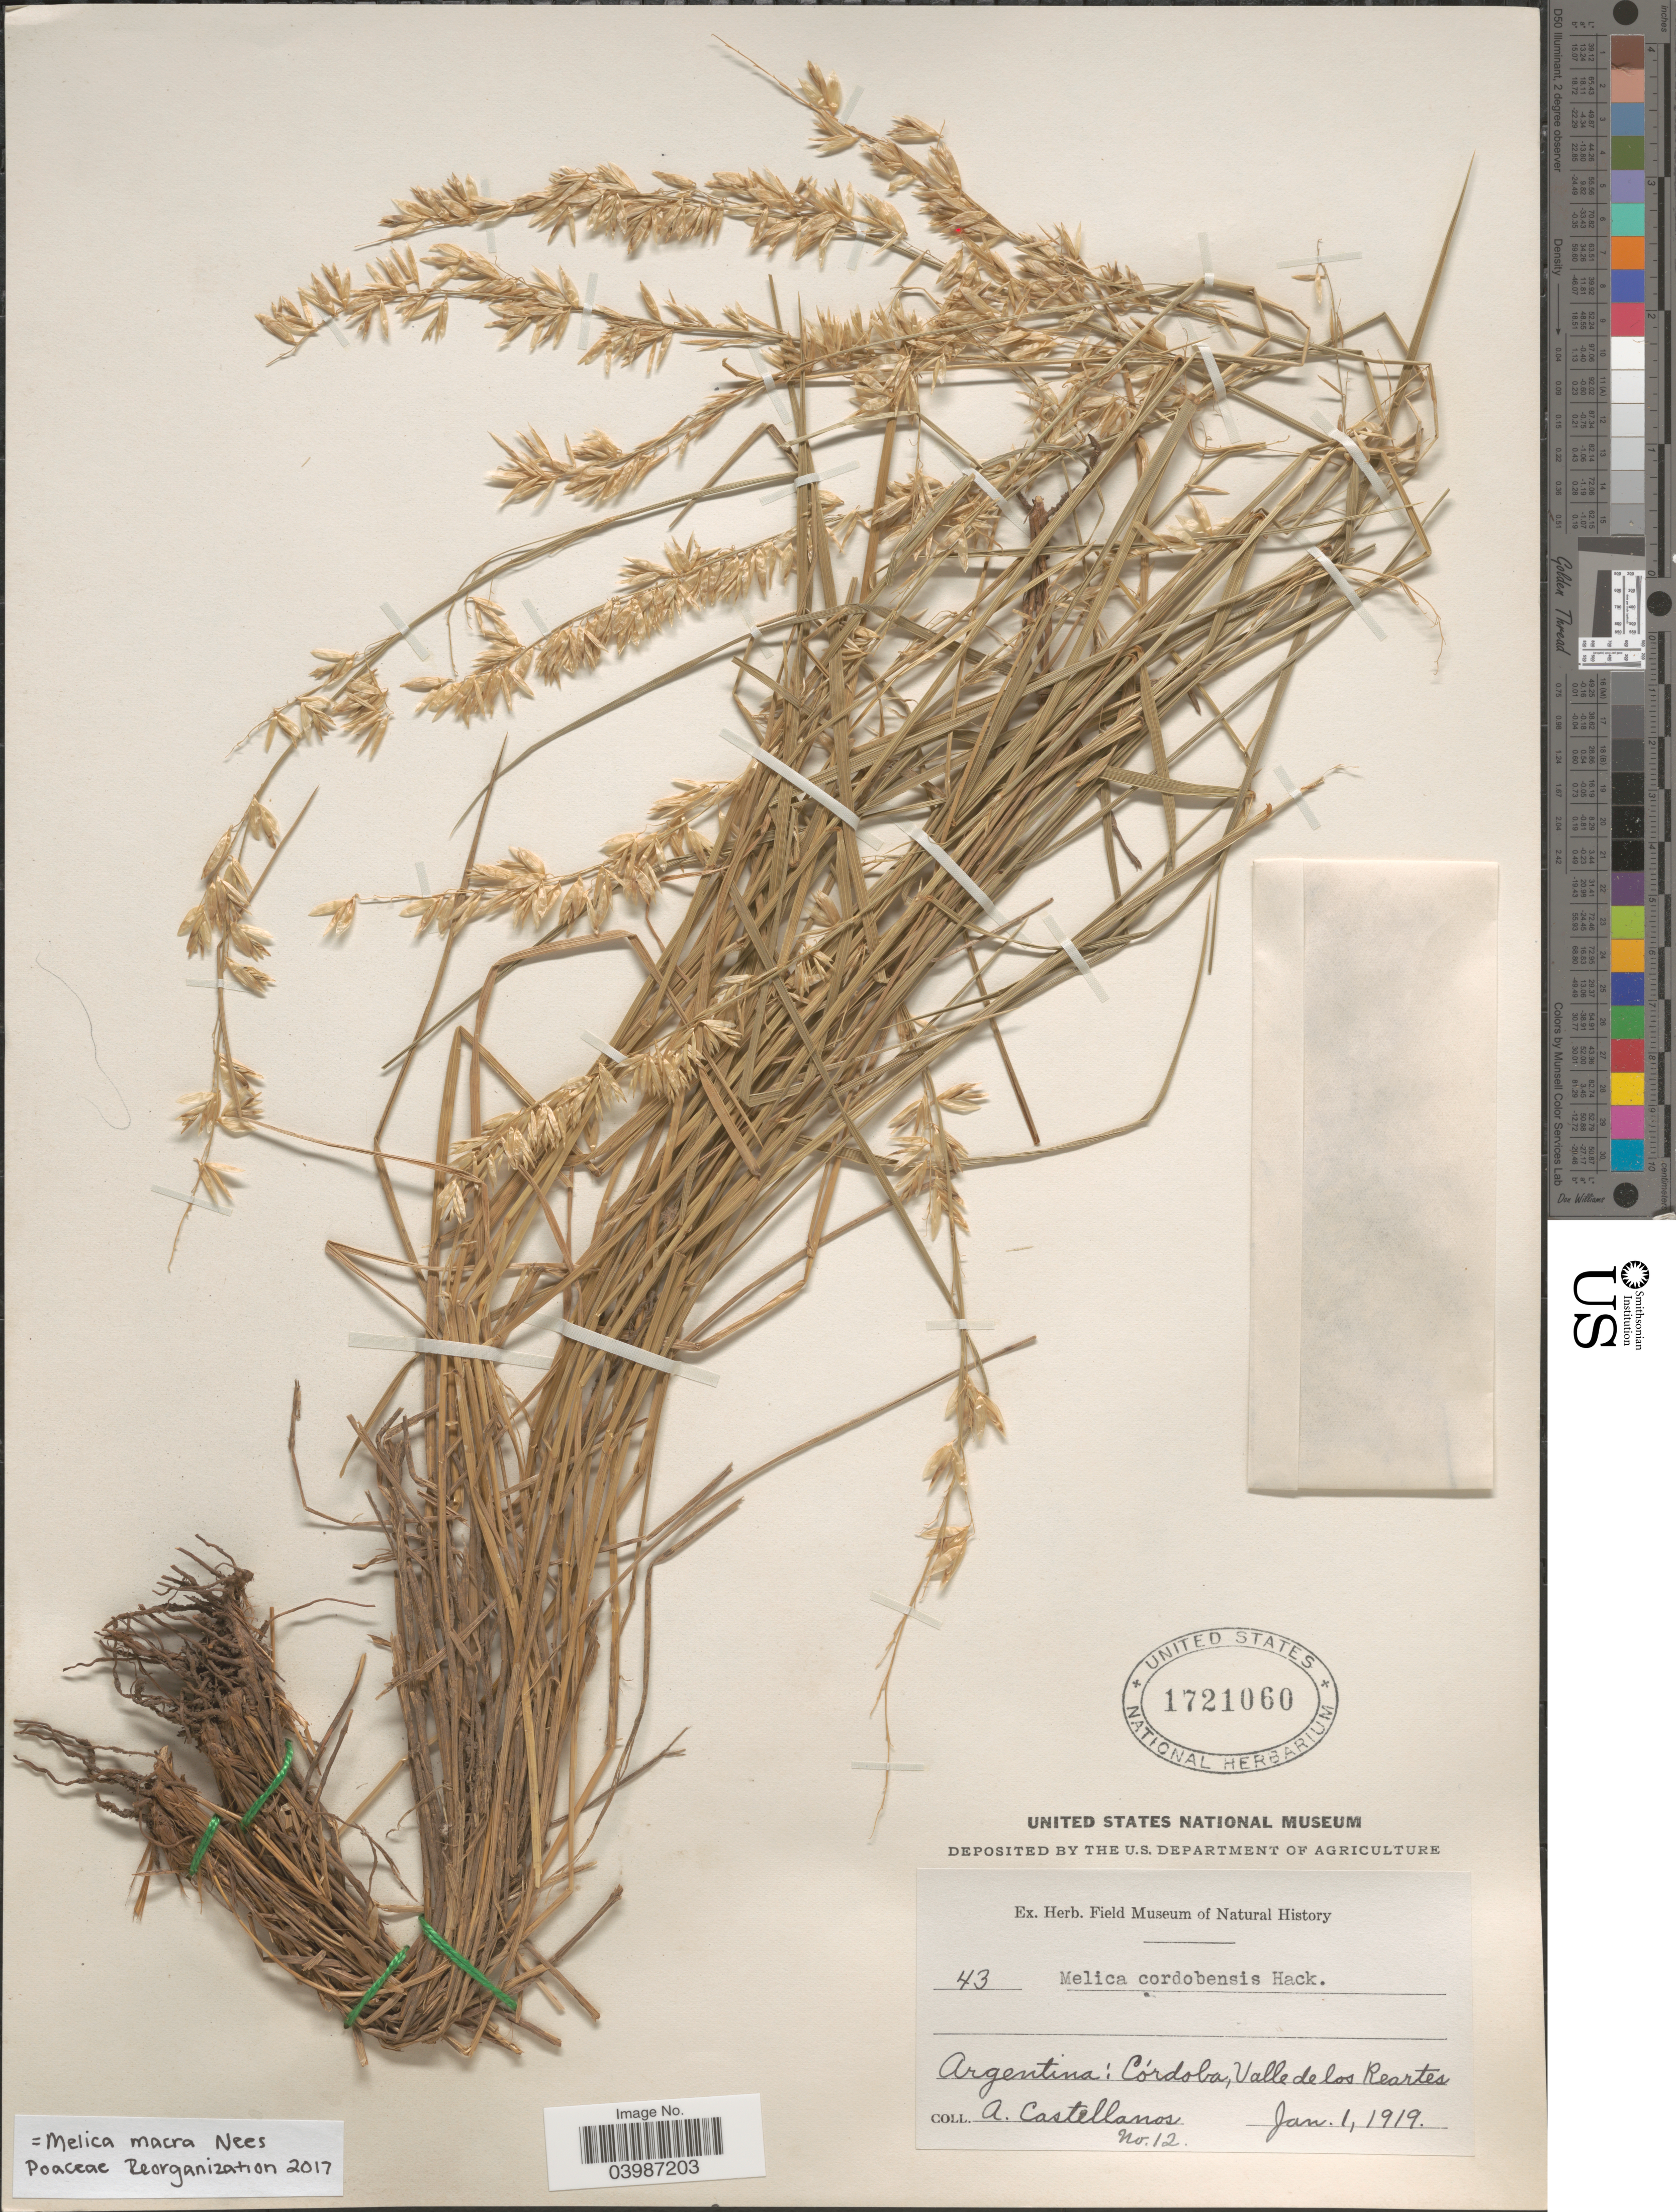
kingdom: Plantae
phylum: Tracheophyta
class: Liliopsida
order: Poales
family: Poaceae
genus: Melica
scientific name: Melica macra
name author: Nees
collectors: A. Castellanos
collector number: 12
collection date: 1919-01-01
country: Argentina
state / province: Cordoba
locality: Valle de los Reartes.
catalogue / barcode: US 1721060